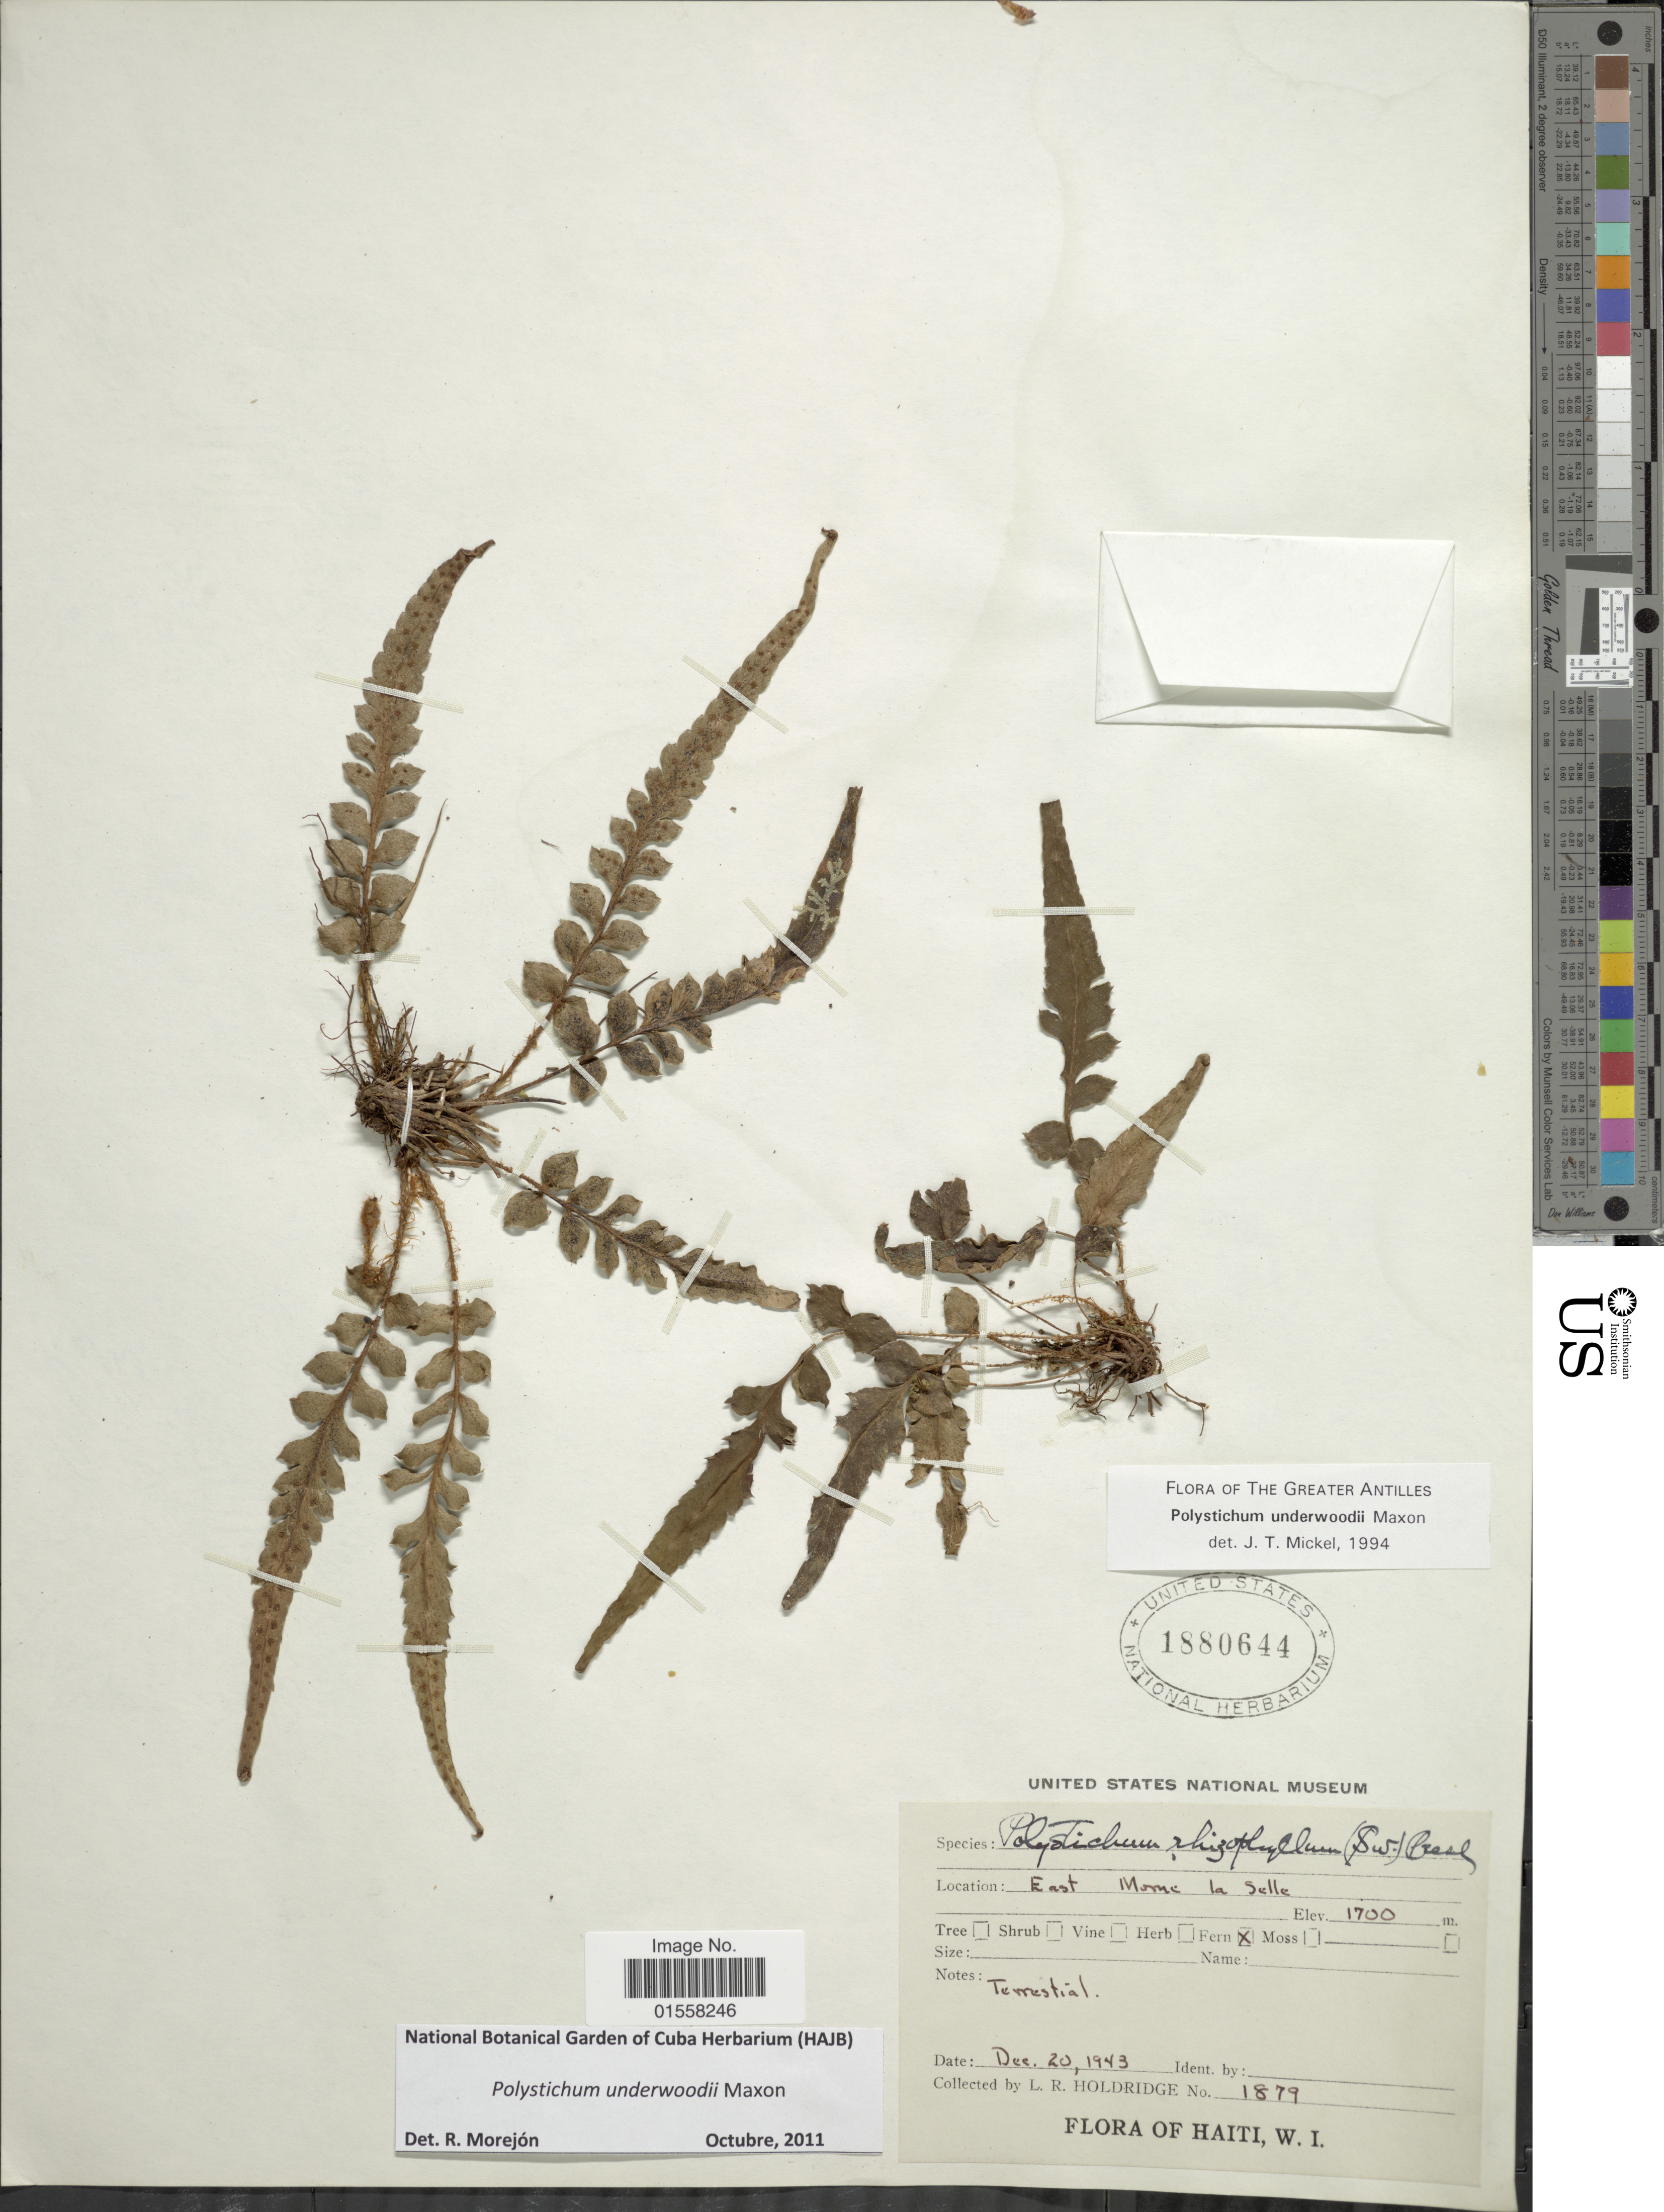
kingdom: Plantae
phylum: Tracheophyta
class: Polypodiopsida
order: Polypodiales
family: Dryopteridaceae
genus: Polystichum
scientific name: Polystichum underwoodii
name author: Maxon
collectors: L. Holdridge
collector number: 1879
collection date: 1943-12-20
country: Haiti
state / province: Ouest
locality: East Morne la Selle.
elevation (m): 1700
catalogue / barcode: US 1880644